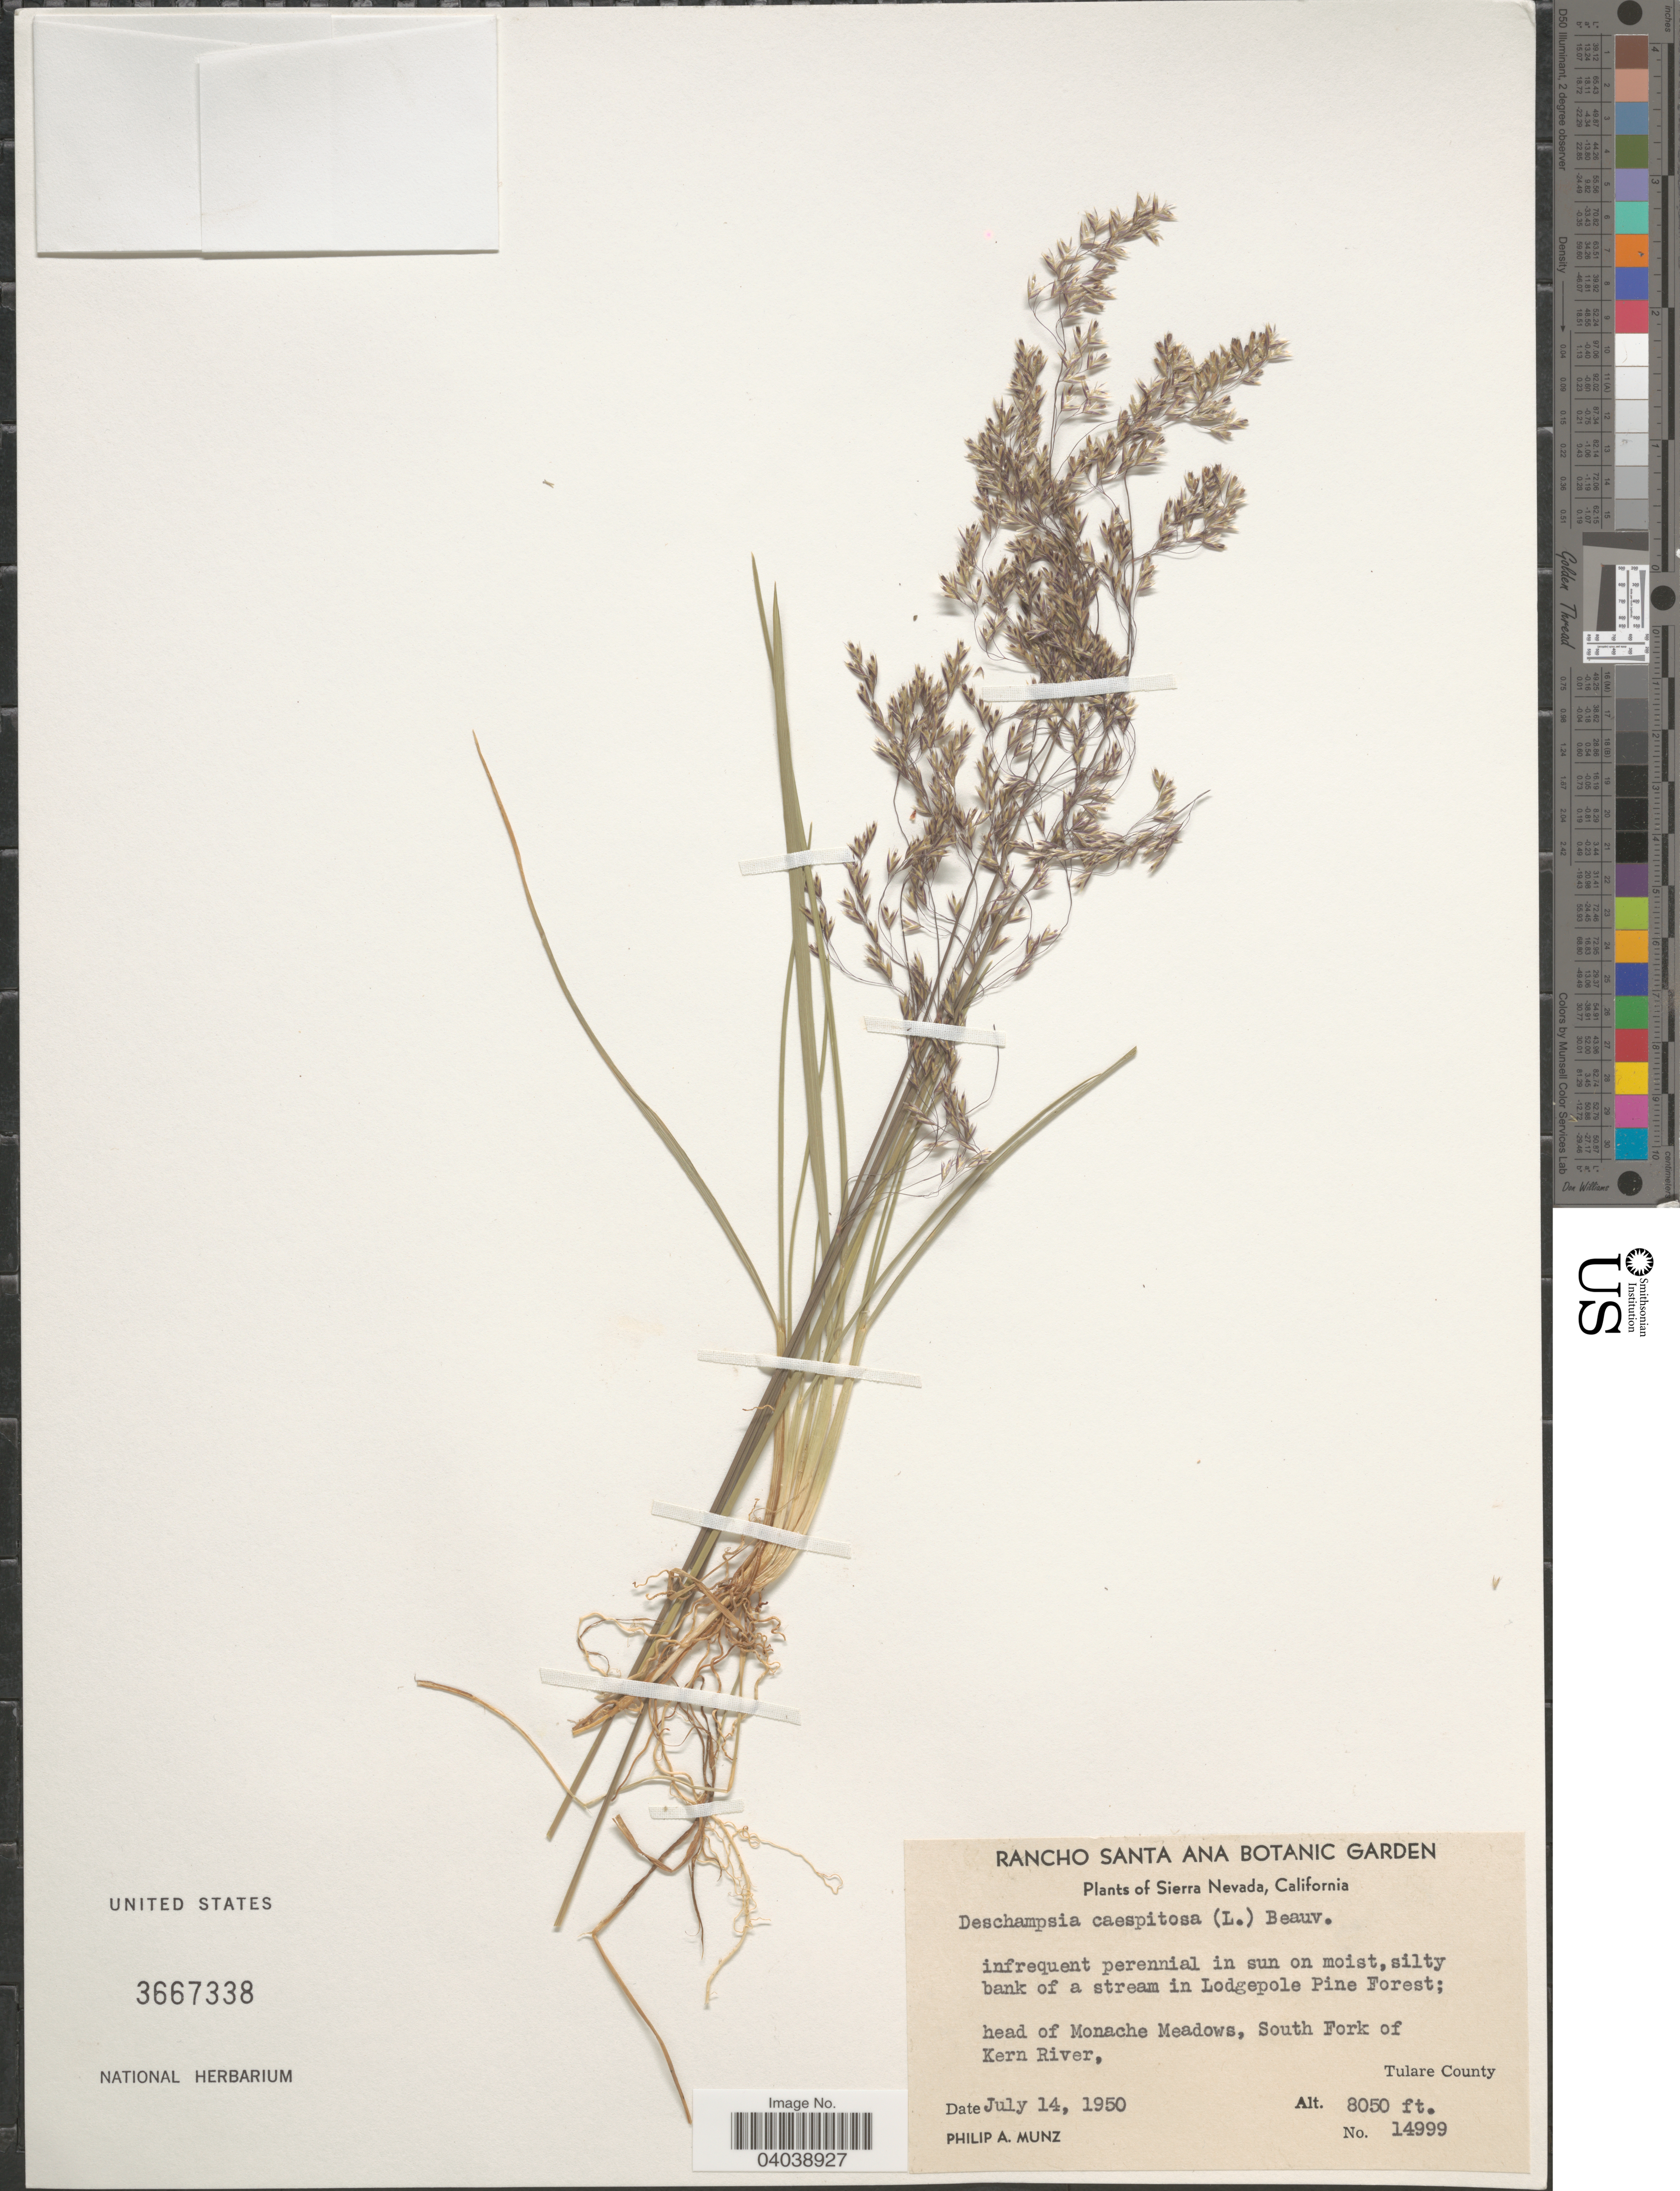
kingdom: Plantae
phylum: Tracheophyta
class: Liliopsida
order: Poales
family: Poaceae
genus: Deschampsia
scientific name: Deschampsia cespitosa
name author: (L.) P. Beauv.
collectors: P. A. Munz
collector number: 14999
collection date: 1950-07-14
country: United States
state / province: California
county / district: Tulare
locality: Sierra Nevada. Silty bank of a stream in Lodgepole Pine Forest; head of Monache Meadows, South Fork of Kern River, Tulare County.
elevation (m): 2454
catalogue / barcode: US 3667338